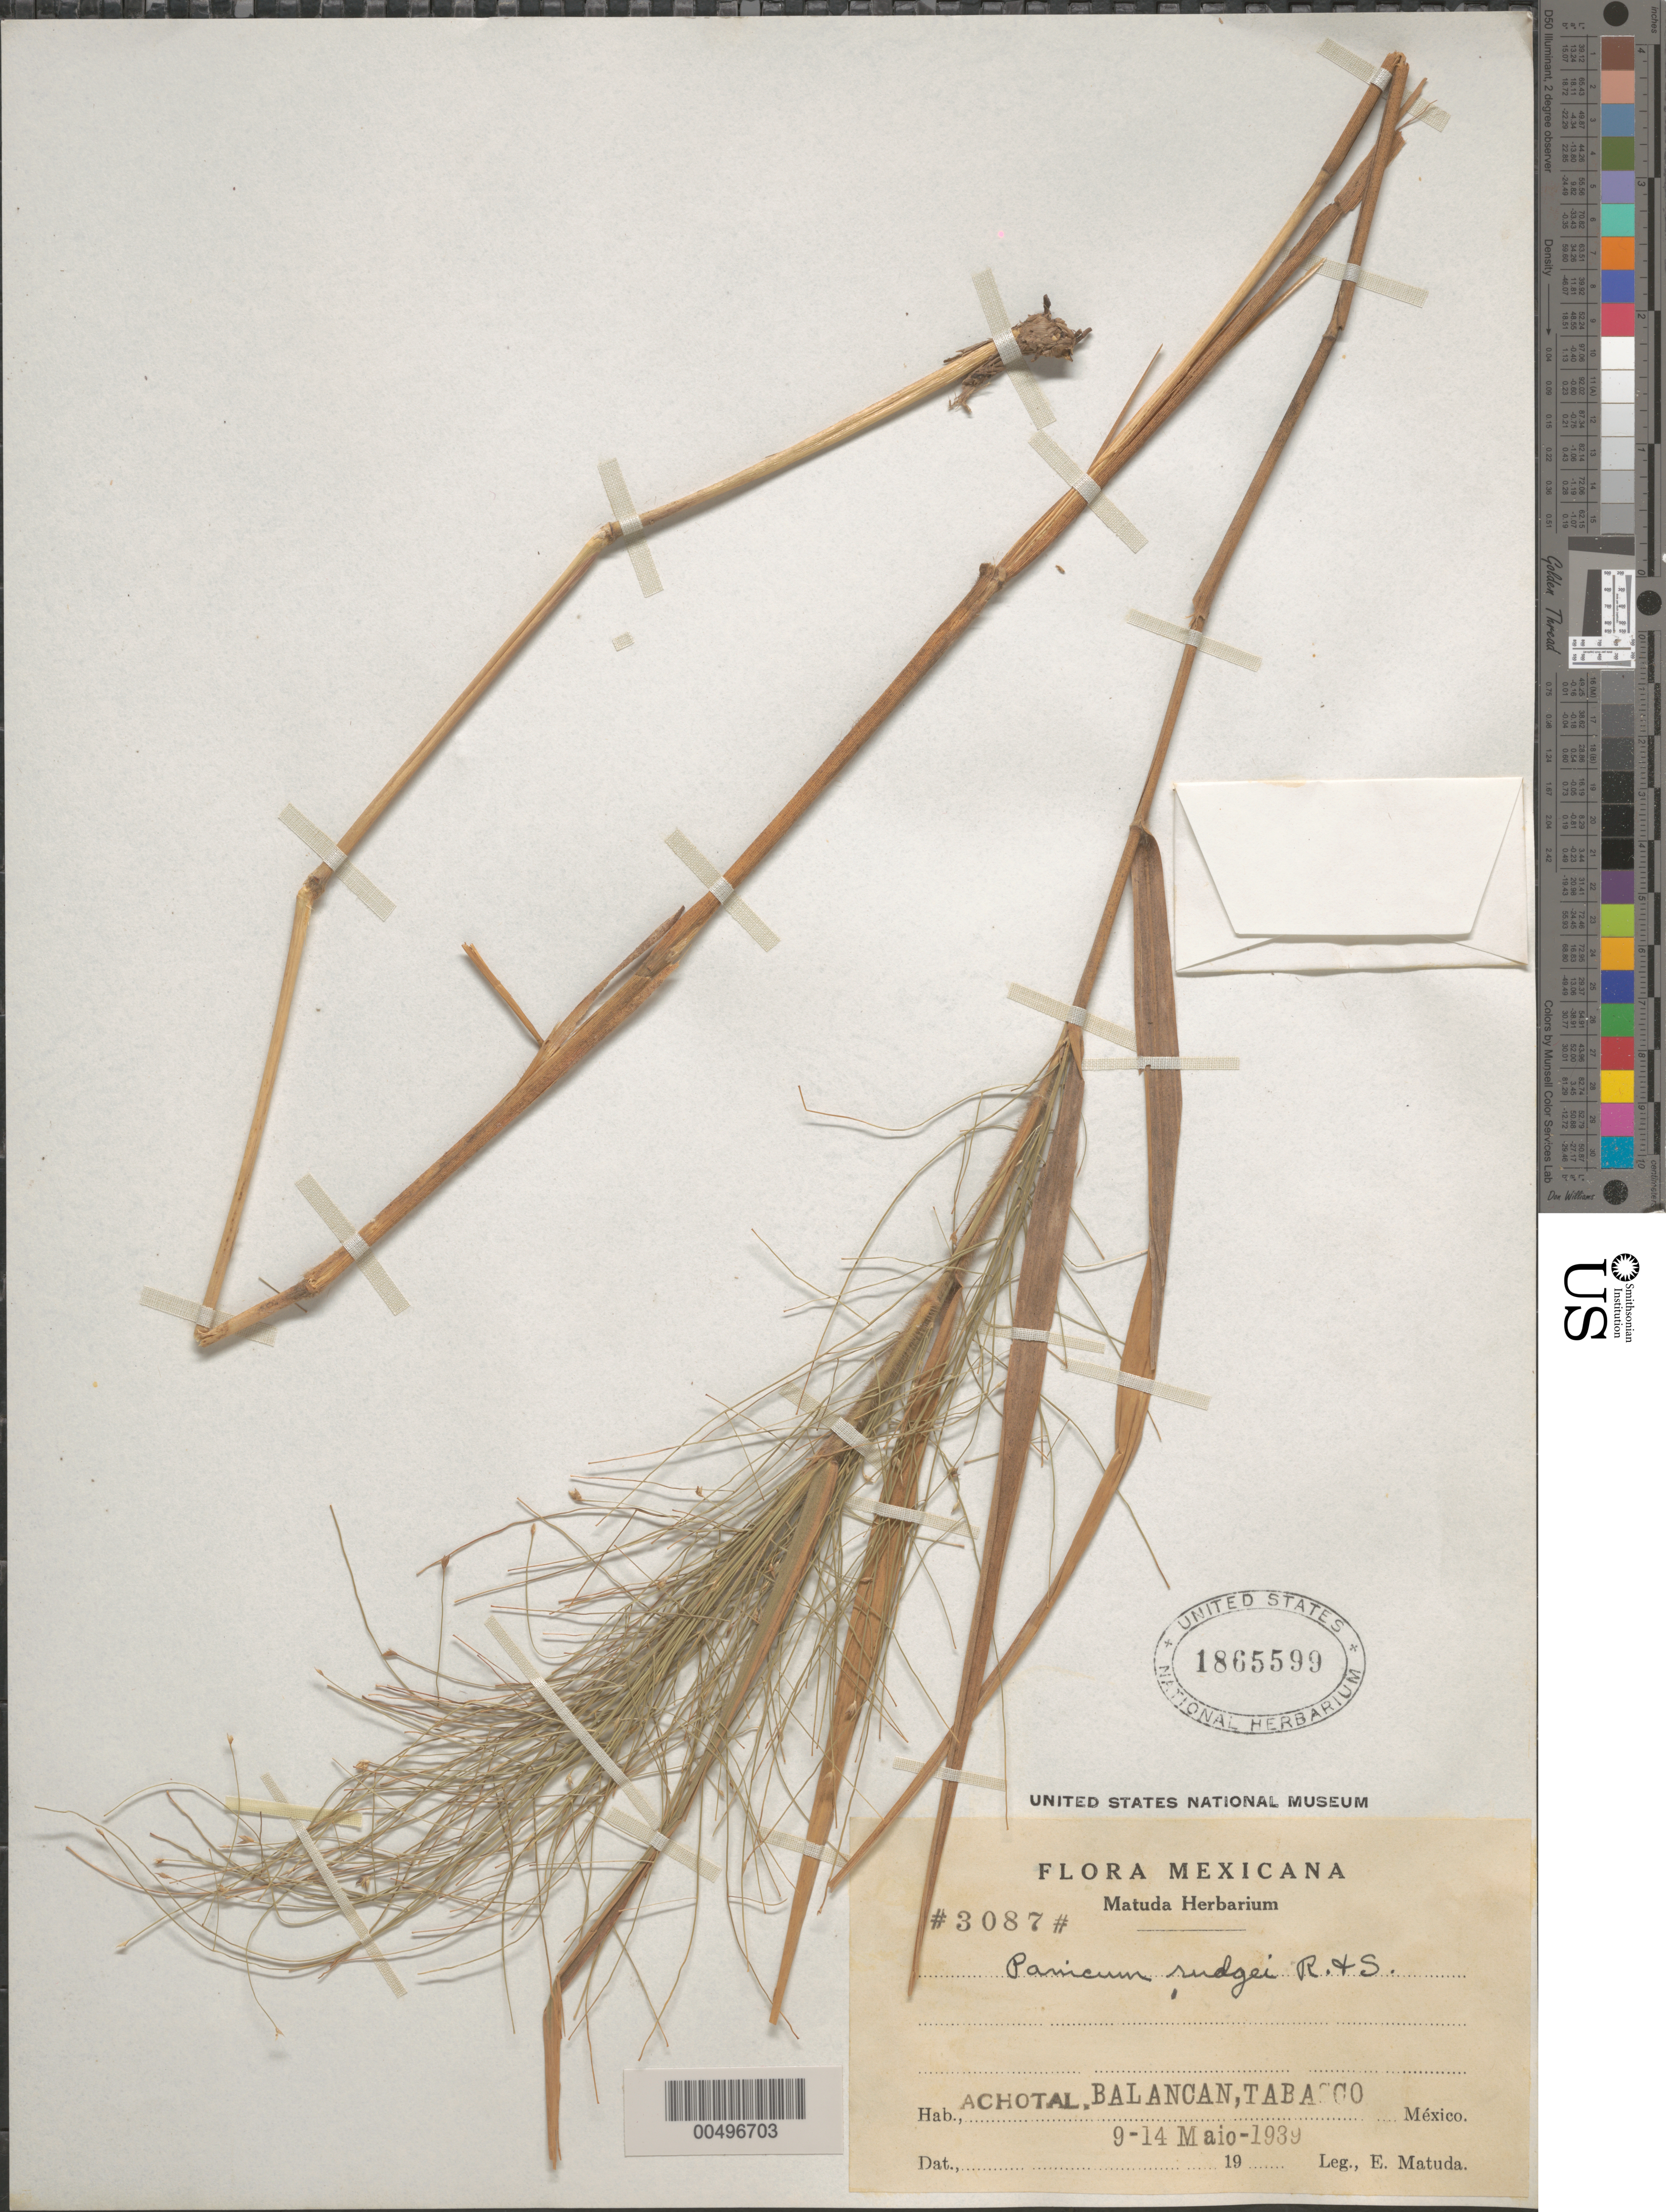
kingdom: Plantae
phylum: Tracheophyta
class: Liliopsida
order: Poales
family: Poaceae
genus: Panicum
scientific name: Panicum rudgei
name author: Roem. & Schult.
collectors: E. Matuda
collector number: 3087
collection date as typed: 9 May 1939 to 14 May 1939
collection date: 1939-05-09/1939-05-14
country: Mexico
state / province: Tabasco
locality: Achotal, Balancan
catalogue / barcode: US 1865599